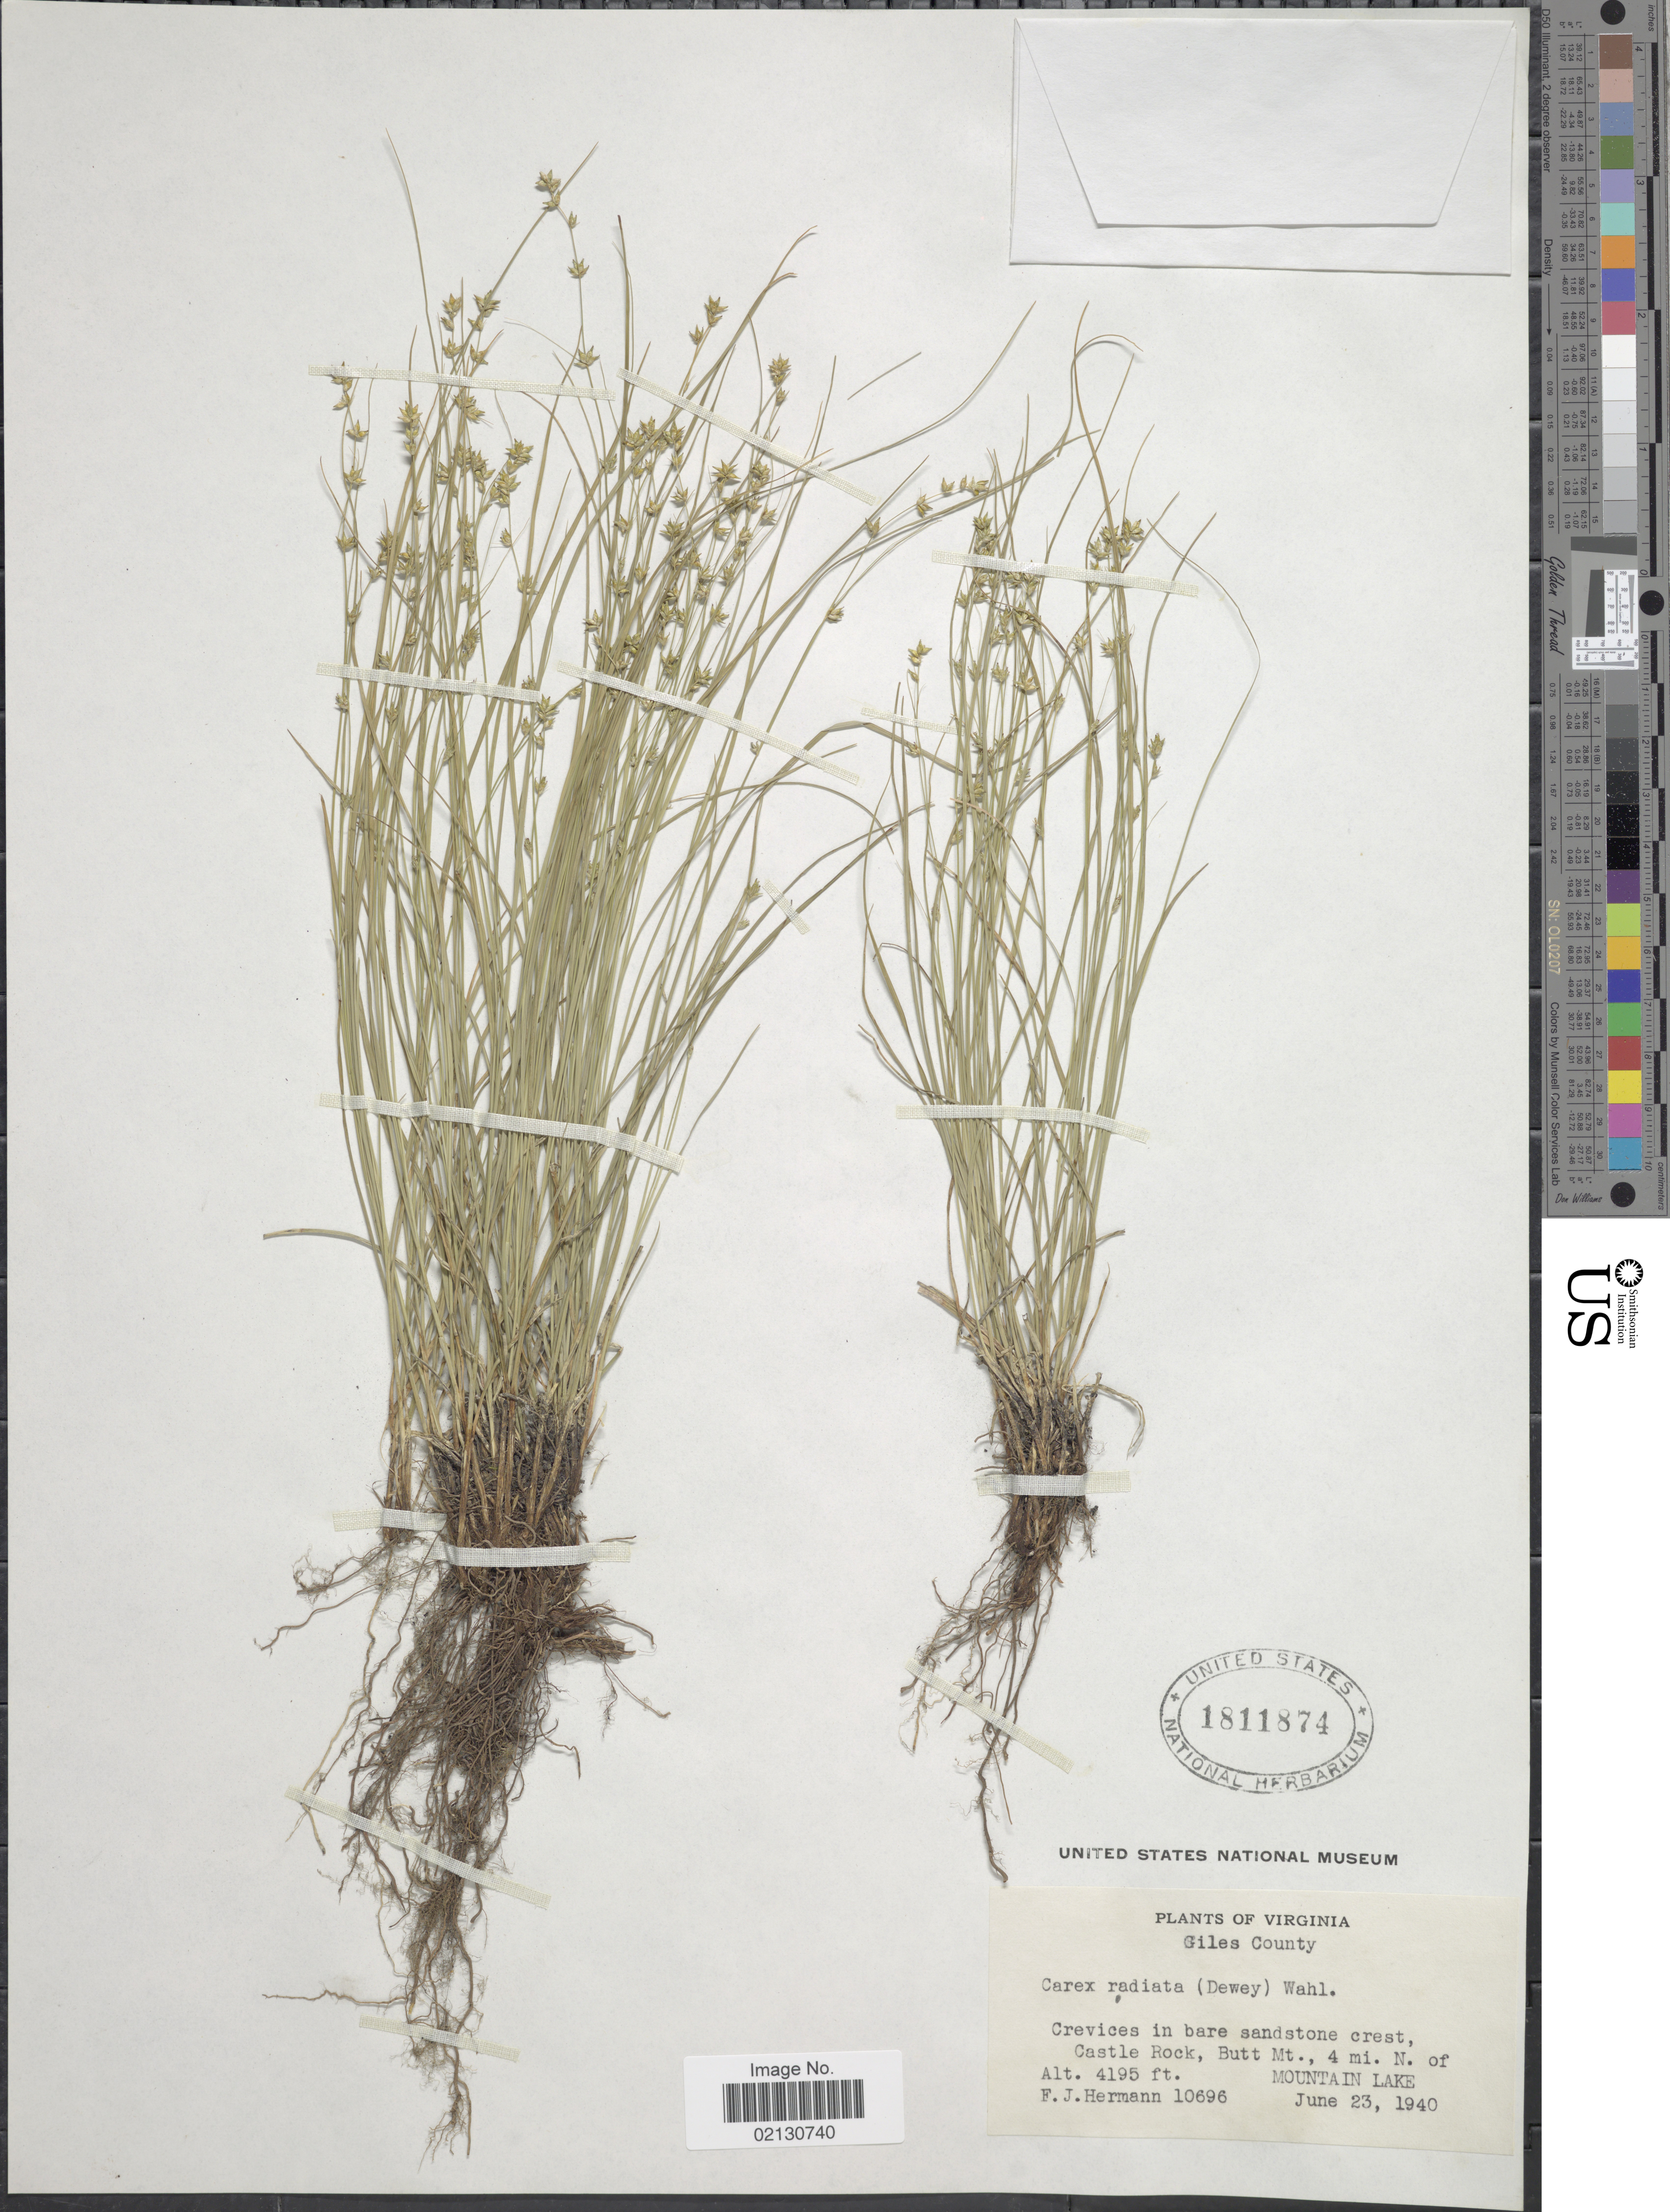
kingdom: Plantae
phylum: Tracheophyta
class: Liliopsida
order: Poales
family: Cyperaceae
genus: Carex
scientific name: Carex radiata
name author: (Wahlenb.) Small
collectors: F. J. Hermann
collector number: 10696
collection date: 1940-06-23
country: United States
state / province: Virginia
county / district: Giles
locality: Castle Rock, Butt Mt., 4 mi. N. of Mountain Lake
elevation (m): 1279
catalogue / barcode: US 1811874